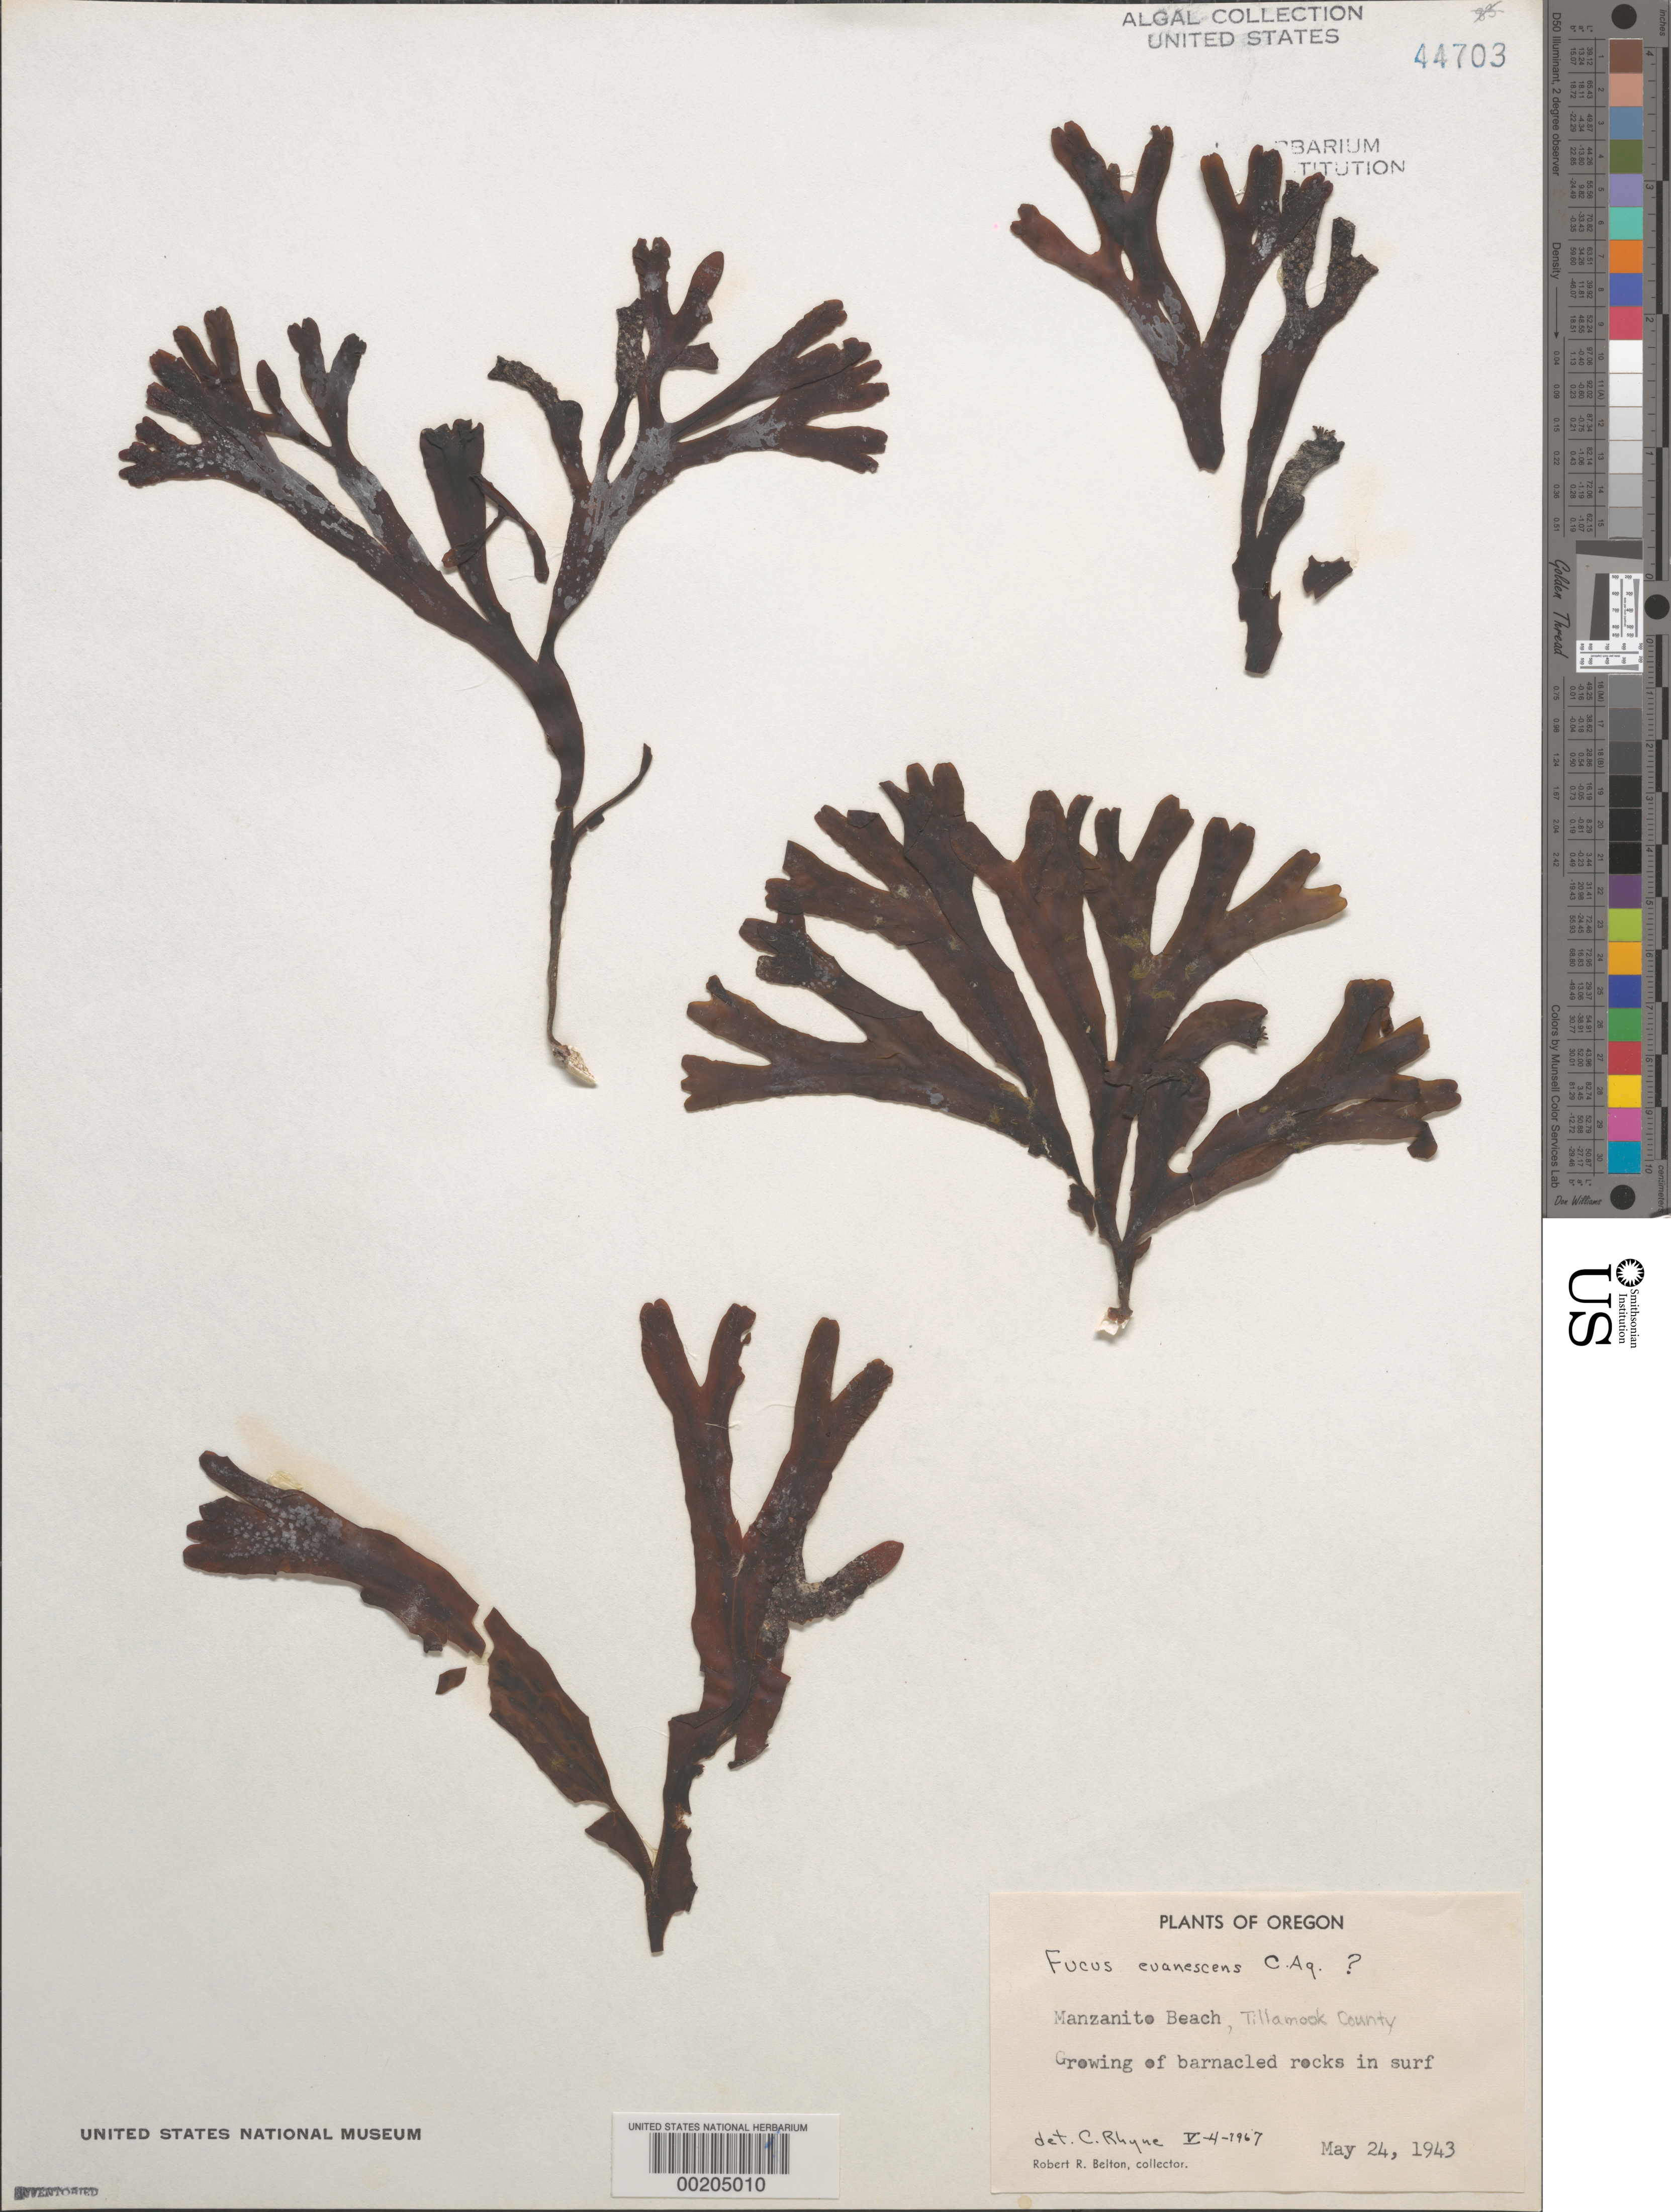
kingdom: Chromista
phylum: Ochrophyta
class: Phaeophyceae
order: Fucales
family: Fucaceae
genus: Fucus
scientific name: Fucus distichus subsp. evanescens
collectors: R. Belton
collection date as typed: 24 May 1943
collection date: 1943-05-24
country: United States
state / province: Oregon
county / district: Tillamook County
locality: Manzanito Beach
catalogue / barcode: US 44703